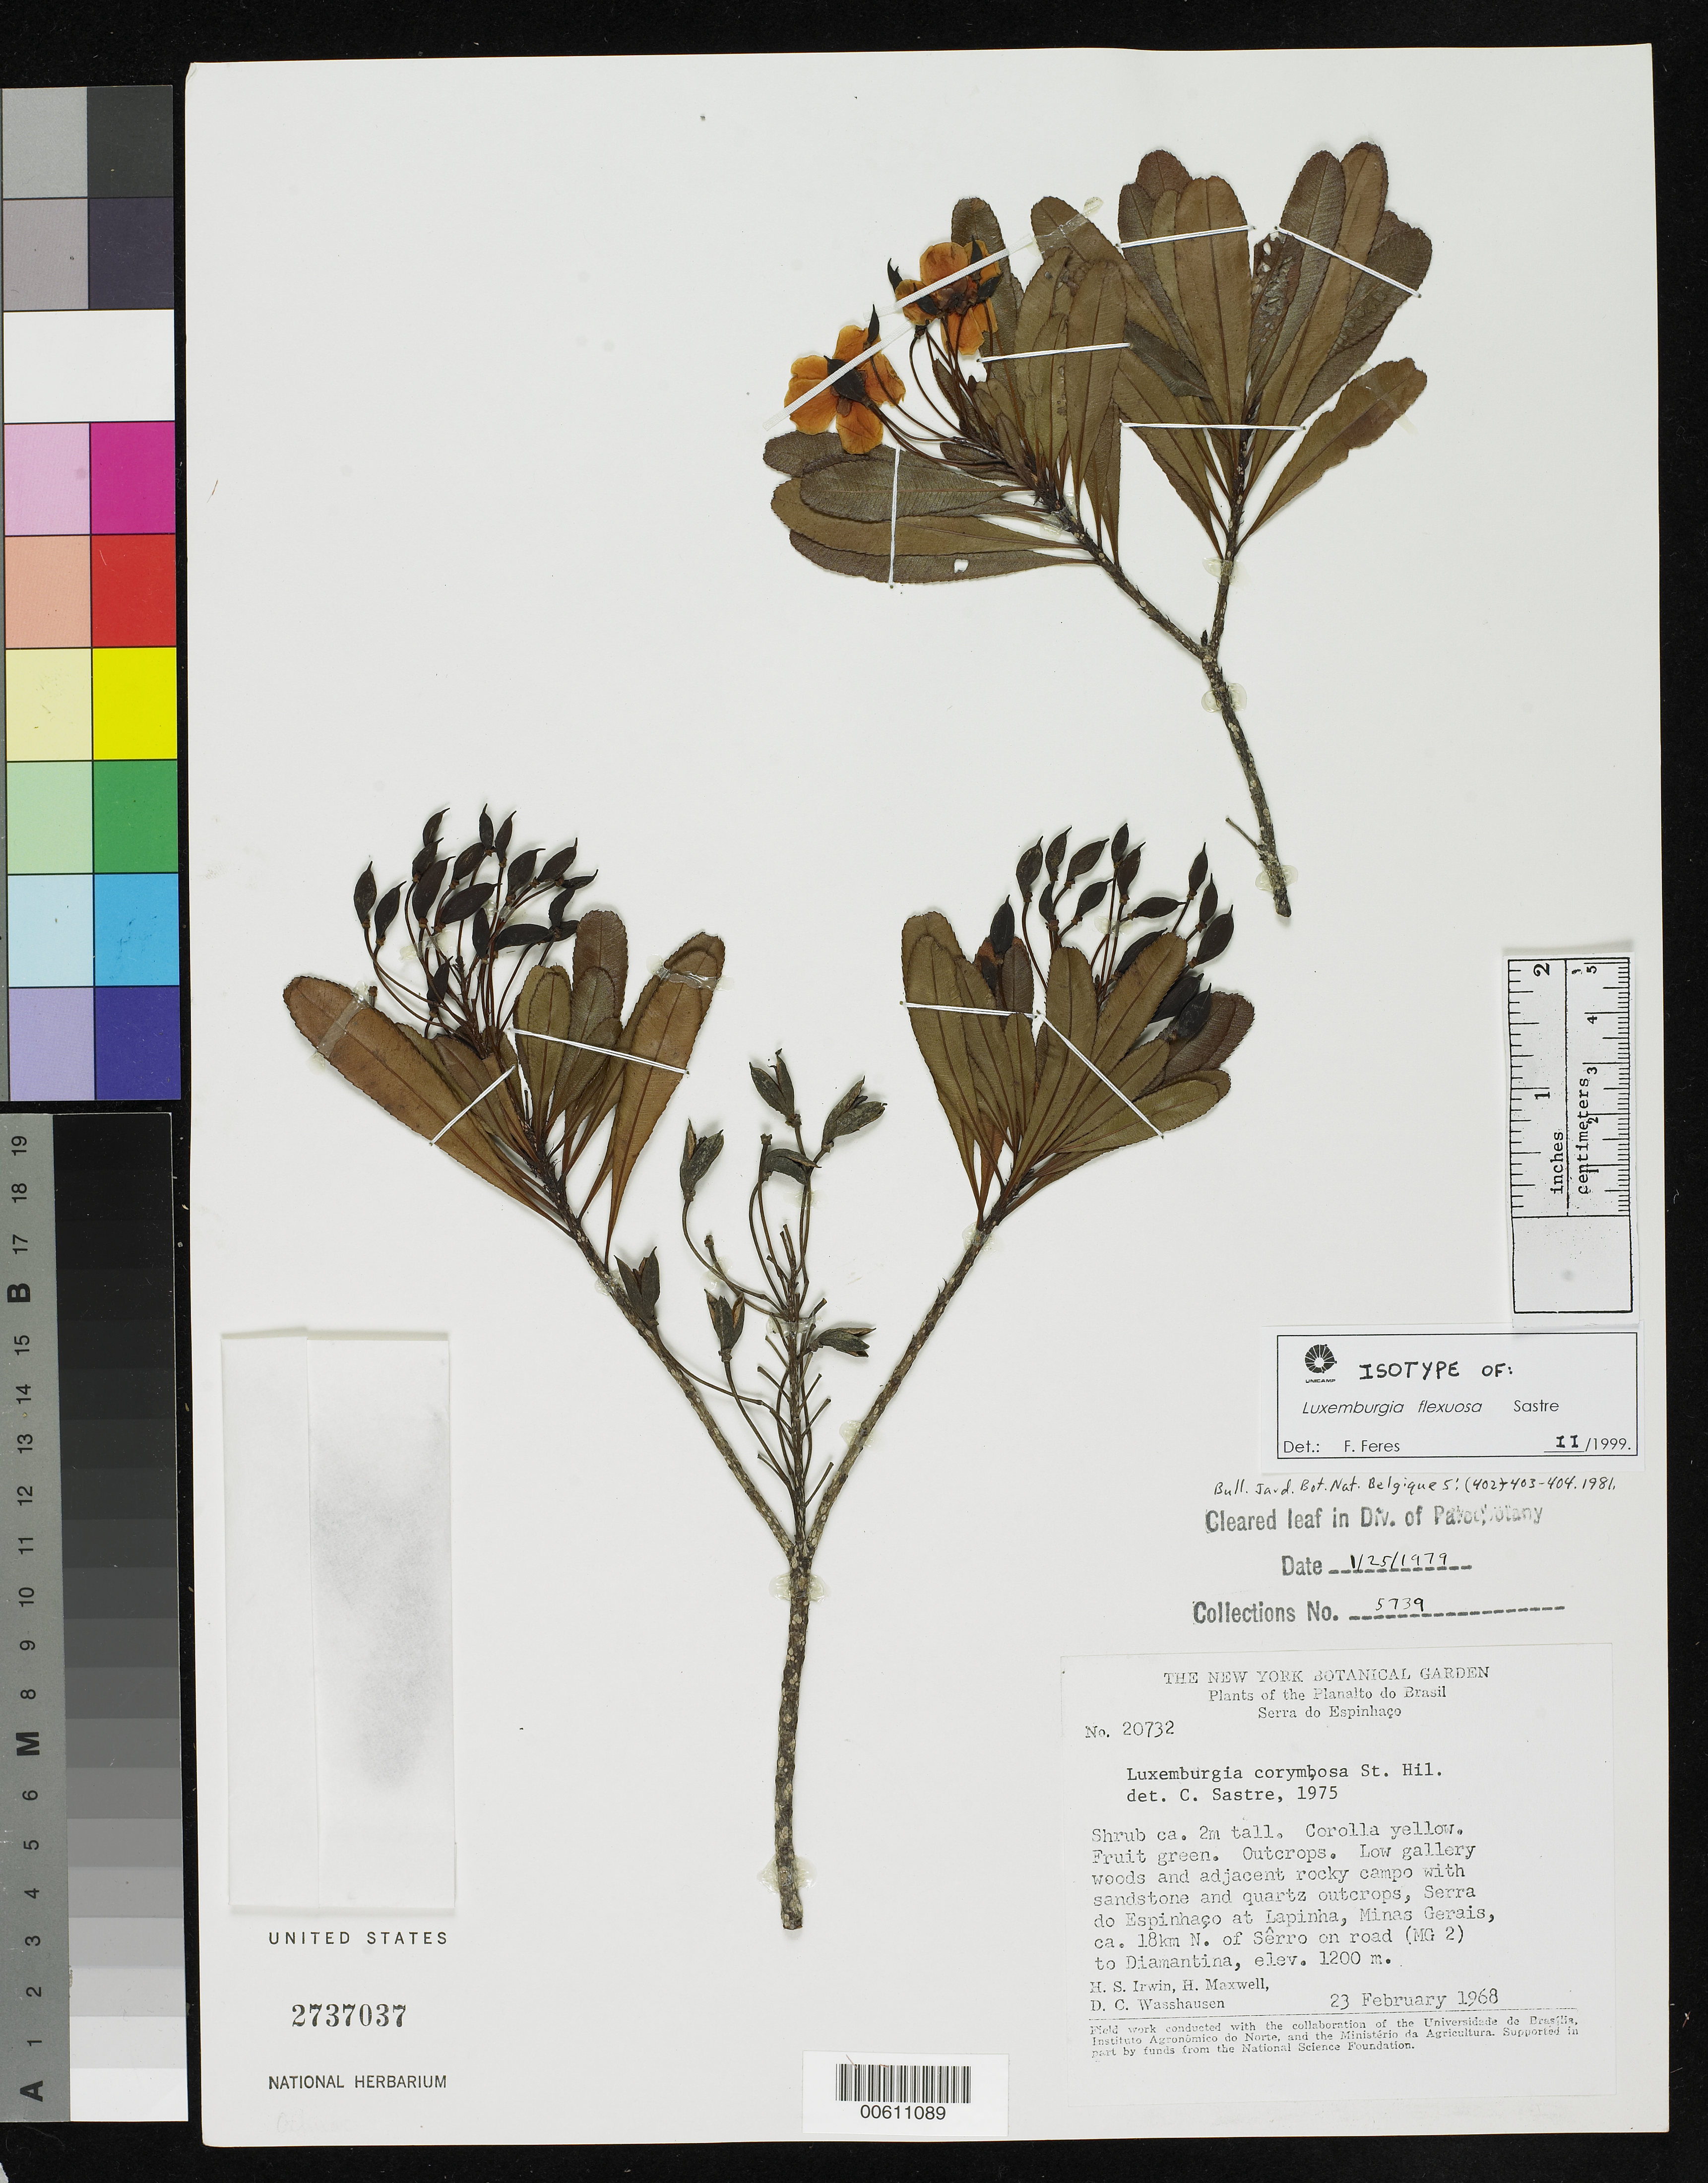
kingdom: Plantae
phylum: Tracheophyta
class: Magnoliopsida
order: Malpighiales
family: Ochnaceae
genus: Luxemburgia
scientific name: Luxemburgia flexuosa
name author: Sastre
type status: Isotype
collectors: H. Irwin, H. Maxwell & D. C. Wasshausen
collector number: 20732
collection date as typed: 23 Feb 1968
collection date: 1968-02-23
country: Brazil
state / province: Minas Gerais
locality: Espinhaco at Lapinha, N of Serro on road to Diamantina.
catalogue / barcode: US 2737037